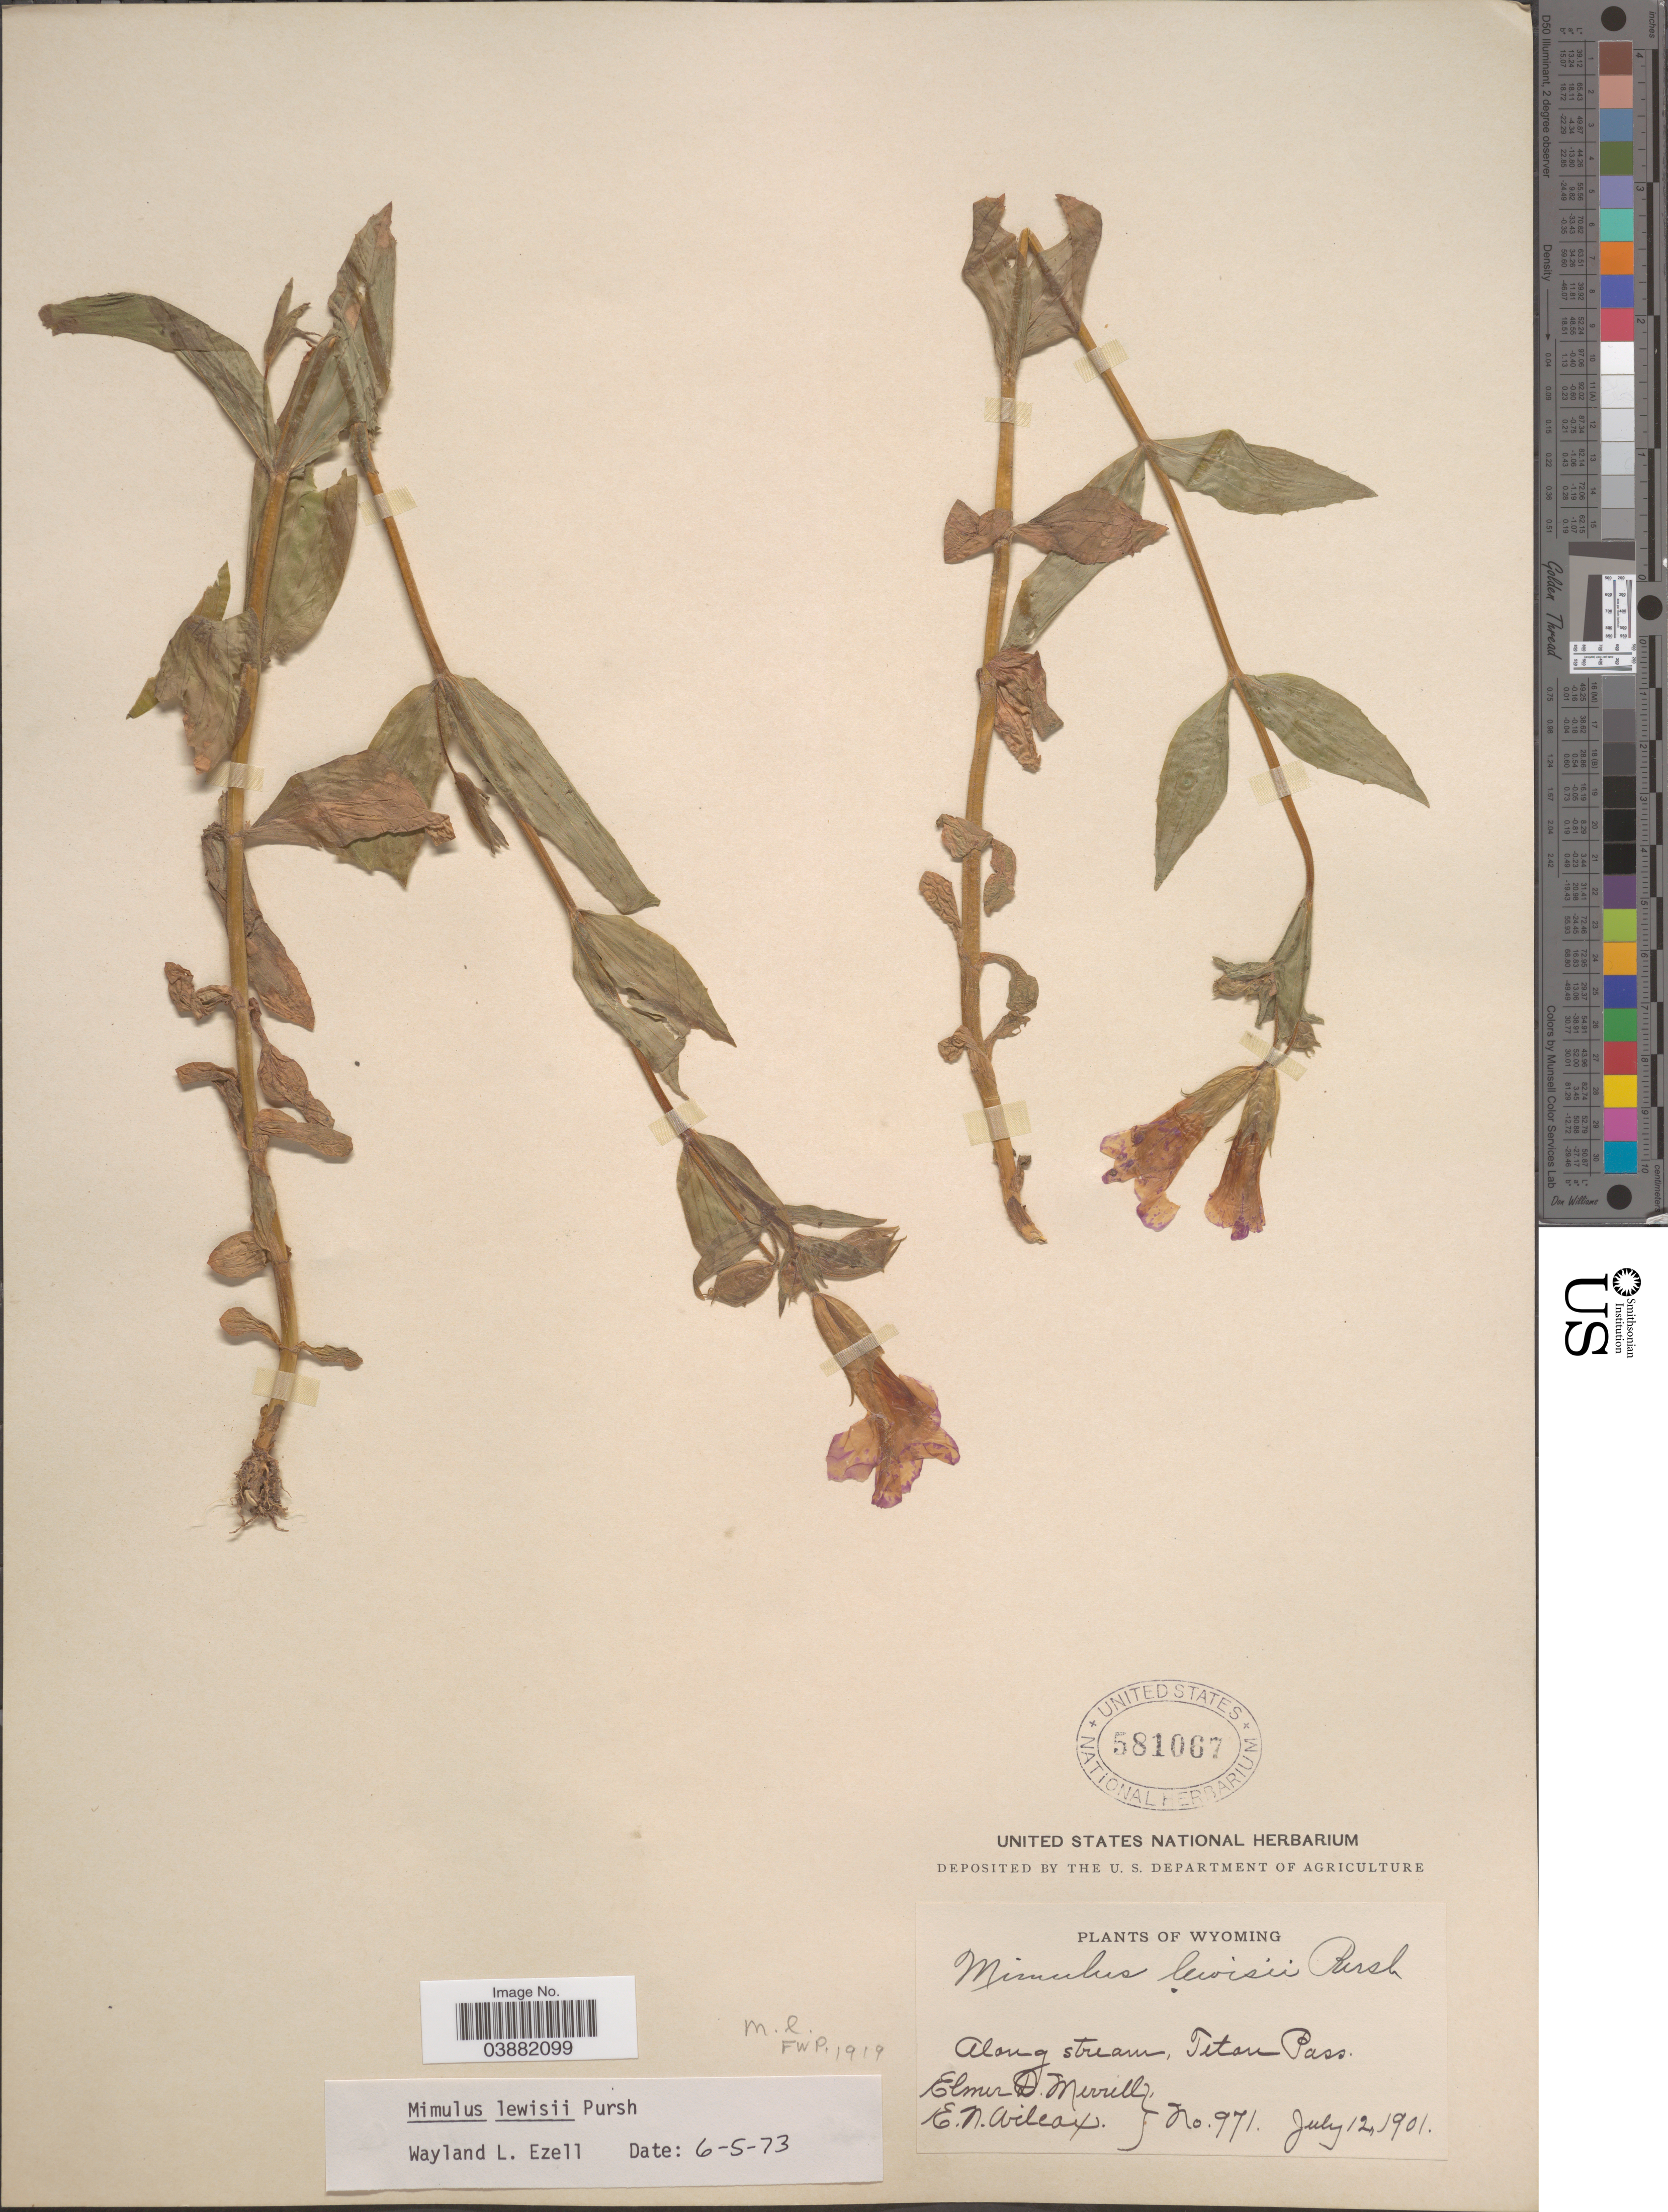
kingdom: Plantae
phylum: Tracheophyta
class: Magnoliopsida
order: Lamiales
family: Phrymaceae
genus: Mimulus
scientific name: Mimulus lewisii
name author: Pursh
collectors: E. D. Merrill & E. Wilcox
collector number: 971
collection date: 1901-07-12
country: United States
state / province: Wyoming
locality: Along stream, Teton Pass.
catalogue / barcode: US 581067